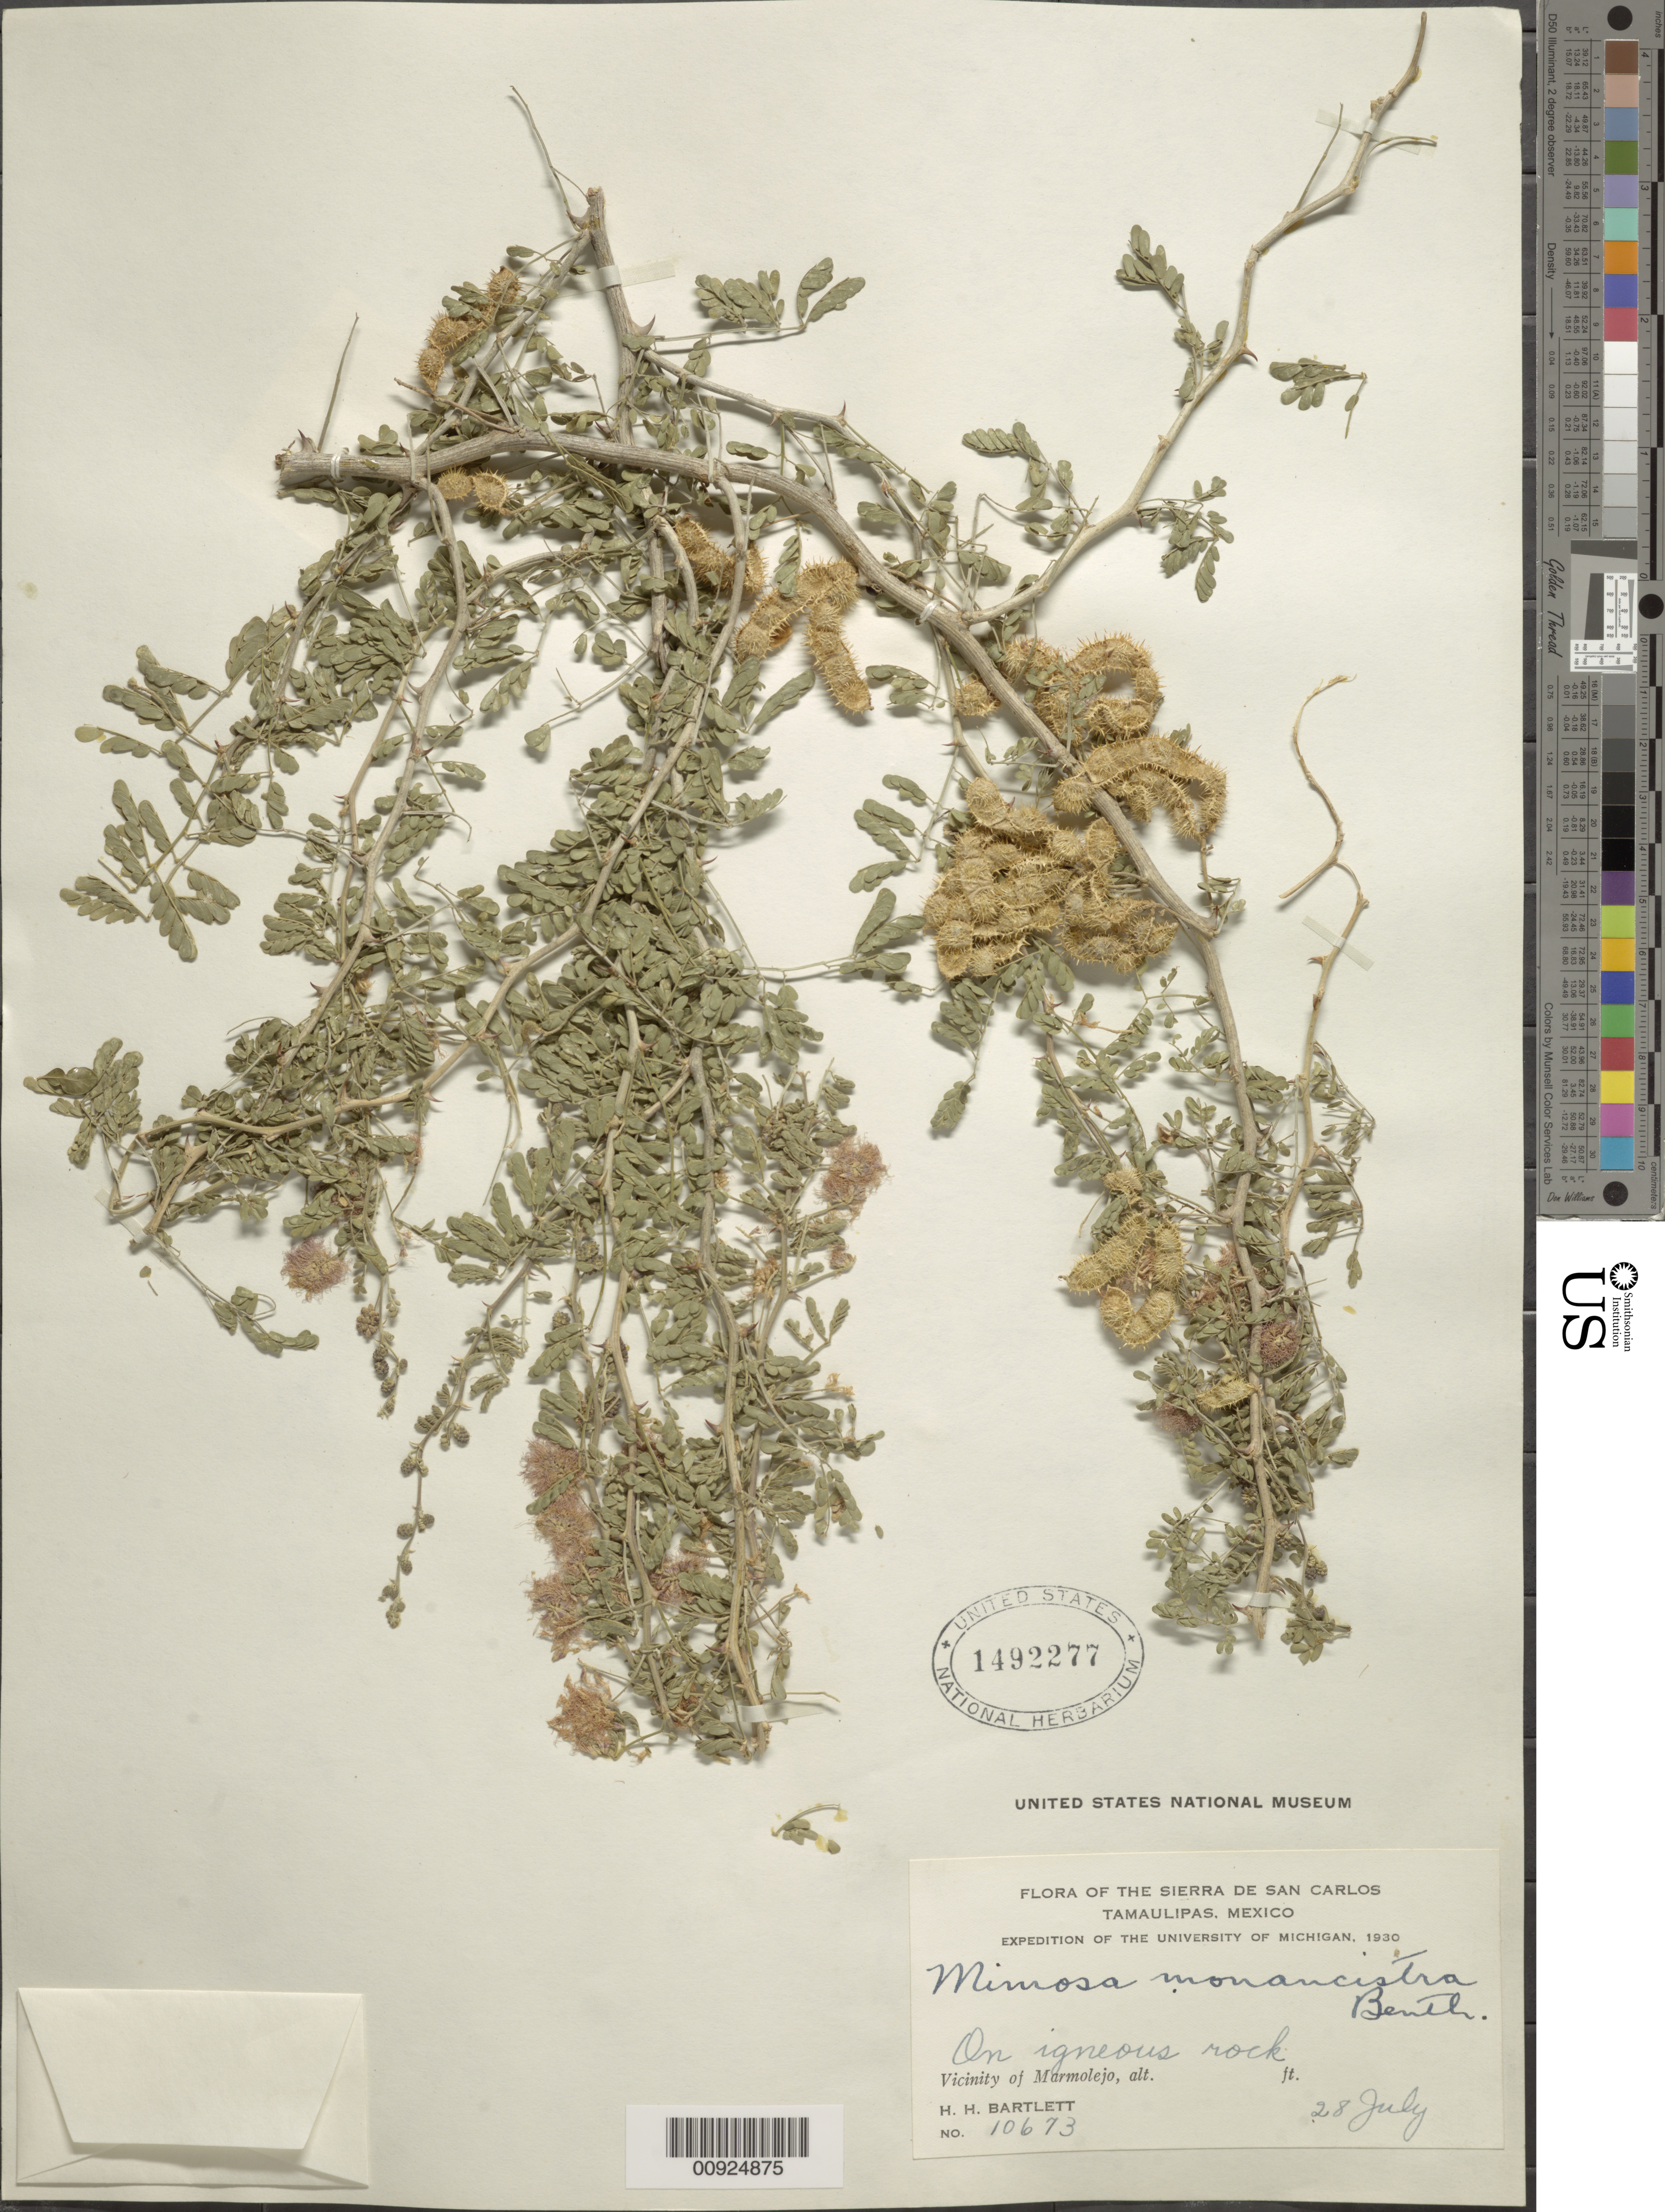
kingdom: Plantae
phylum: Tracheophyta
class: Magnoliopsida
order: Fabales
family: Fabaceae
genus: Mimosa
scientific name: Mimosa monancistra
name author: Benth.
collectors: H. H. Bartlett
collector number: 10673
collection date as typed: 28 Jul 1930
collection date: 1930-07-28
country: Mexico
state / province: Tamaulipas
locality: Vicinity of Marmolejo.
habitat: On igneous rock.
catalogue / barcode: US 1492277